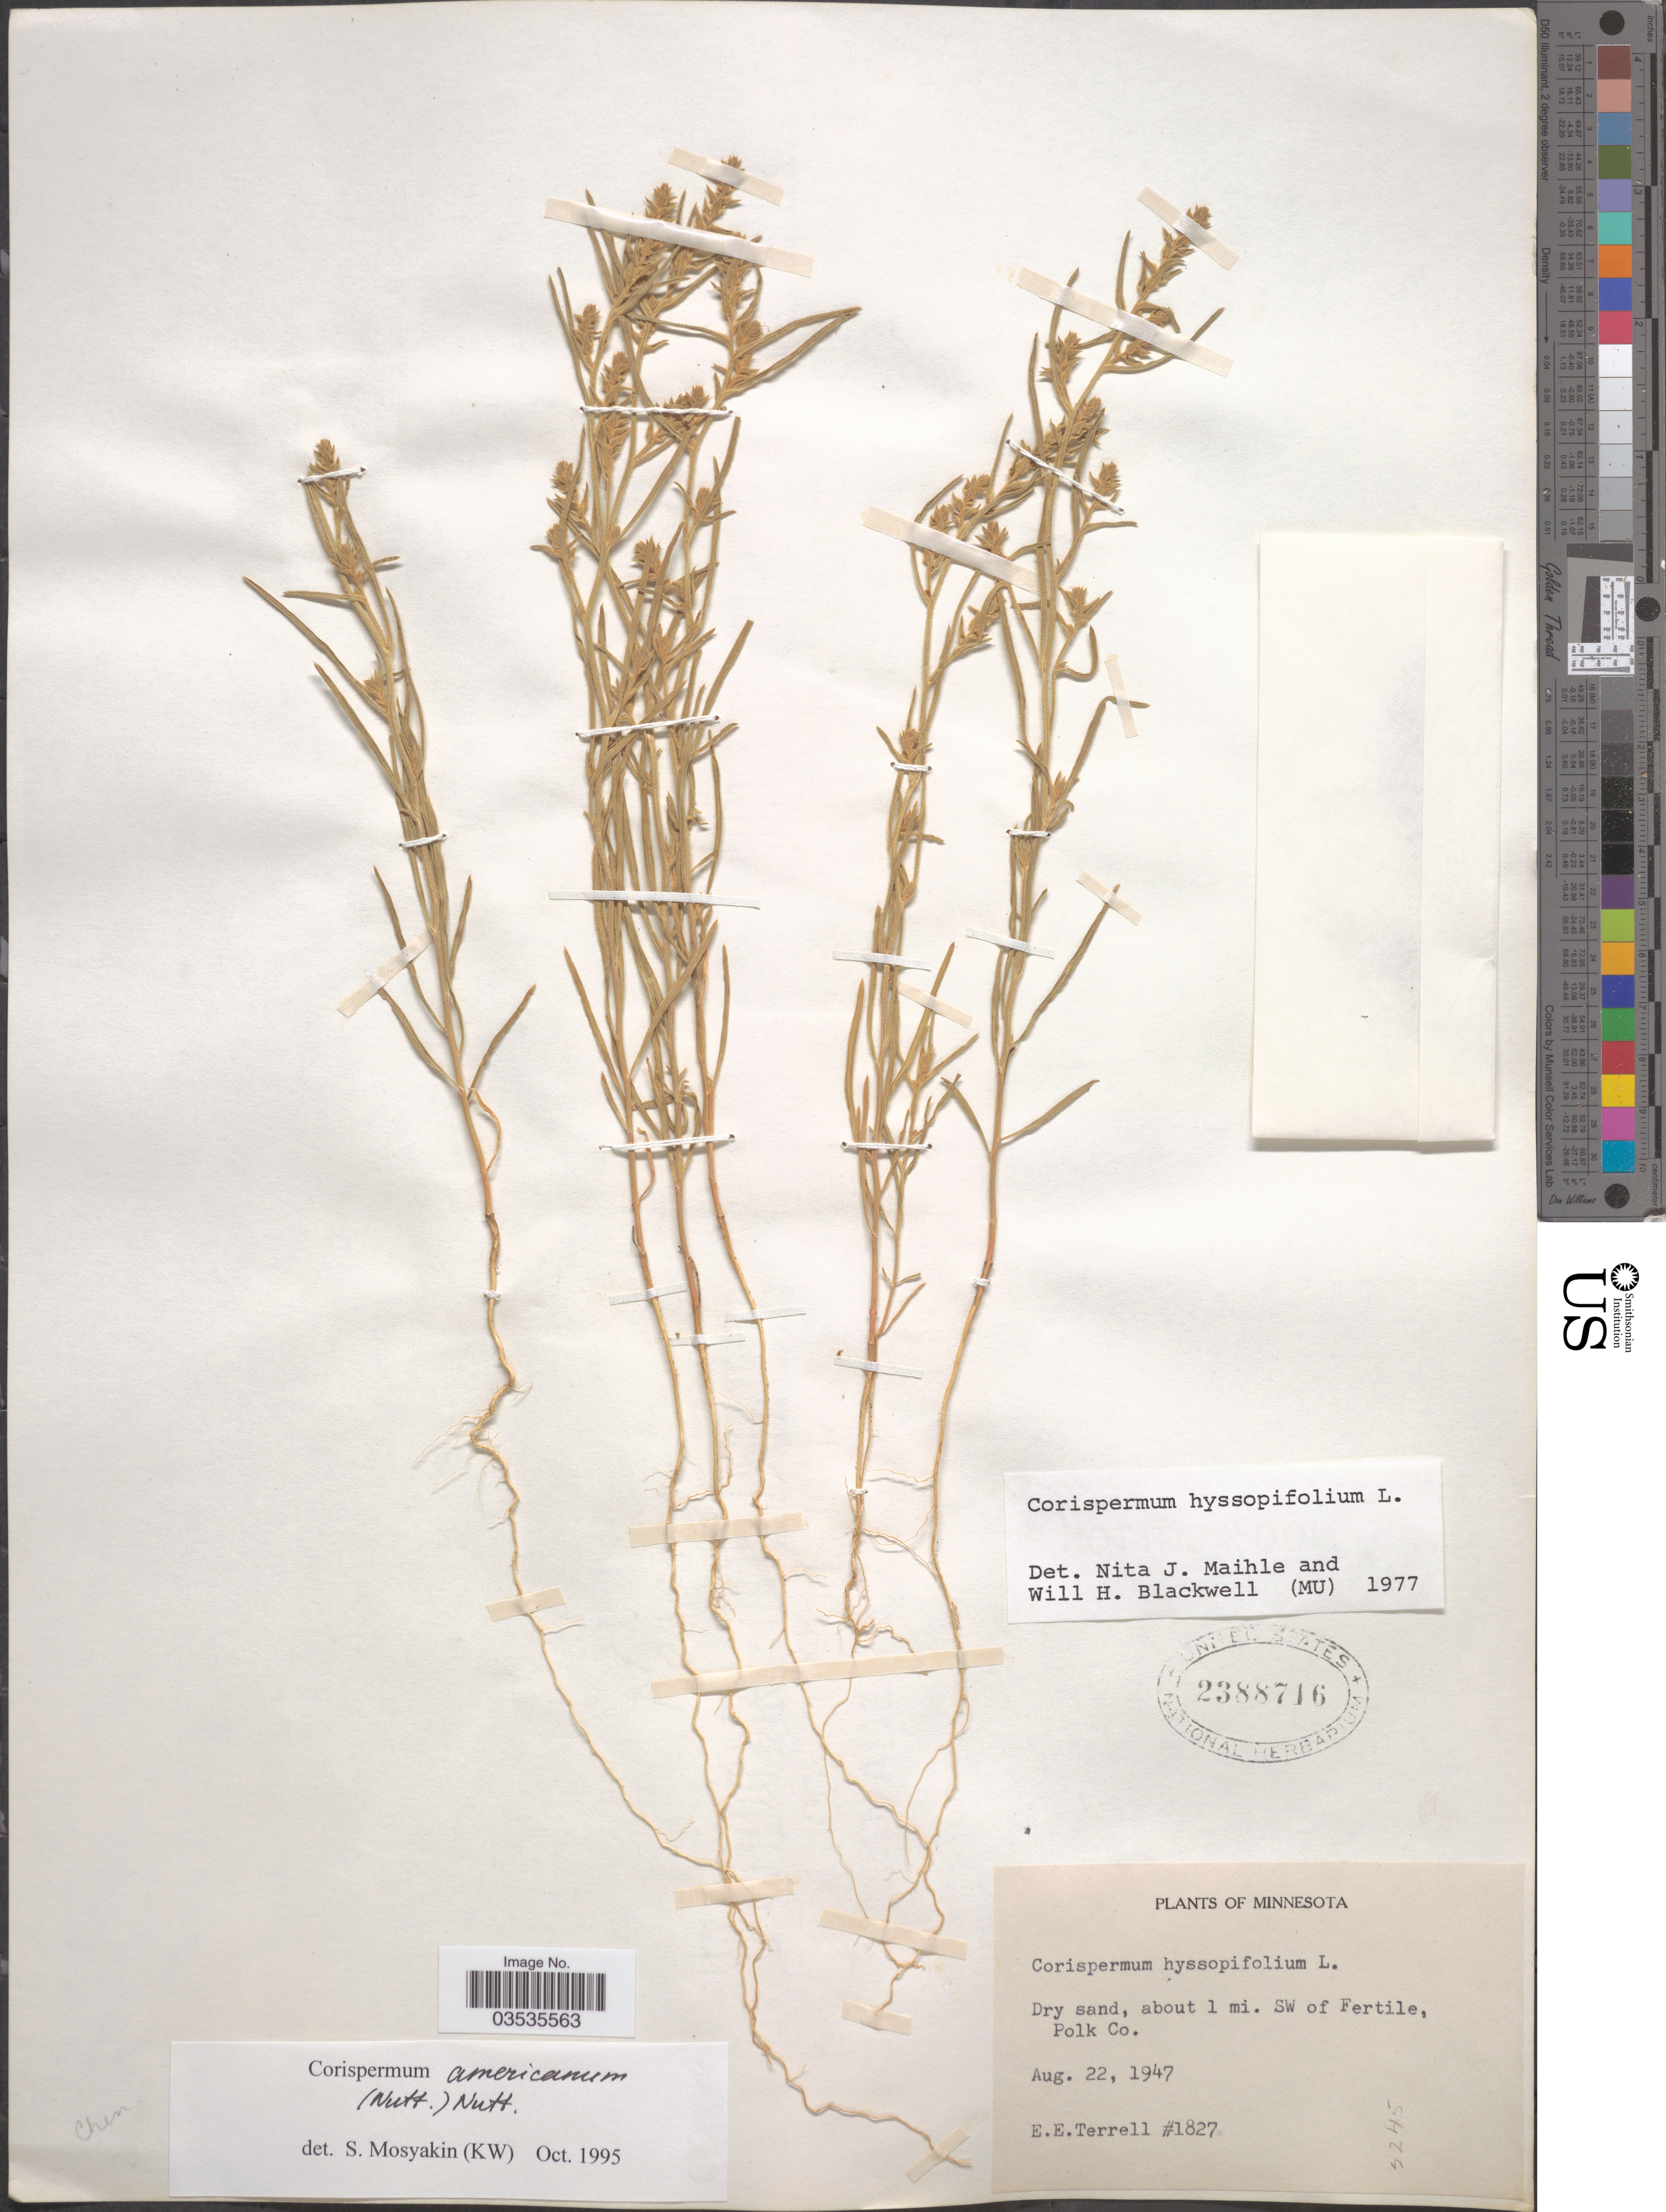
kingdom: Plantae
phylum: Tracheophyta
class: Magnoliopsida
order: Caryophyllales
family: Amaranthaceae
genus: Corispermum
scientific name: Corispermum americanum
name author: (Nutt.) Nutt.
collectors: E. E. Terrell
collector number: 1827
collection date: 1947-08-22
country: United States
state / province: Minnesota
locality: About 1 mi. SW of Fertile, Polk Co.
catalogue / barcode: US 2388716